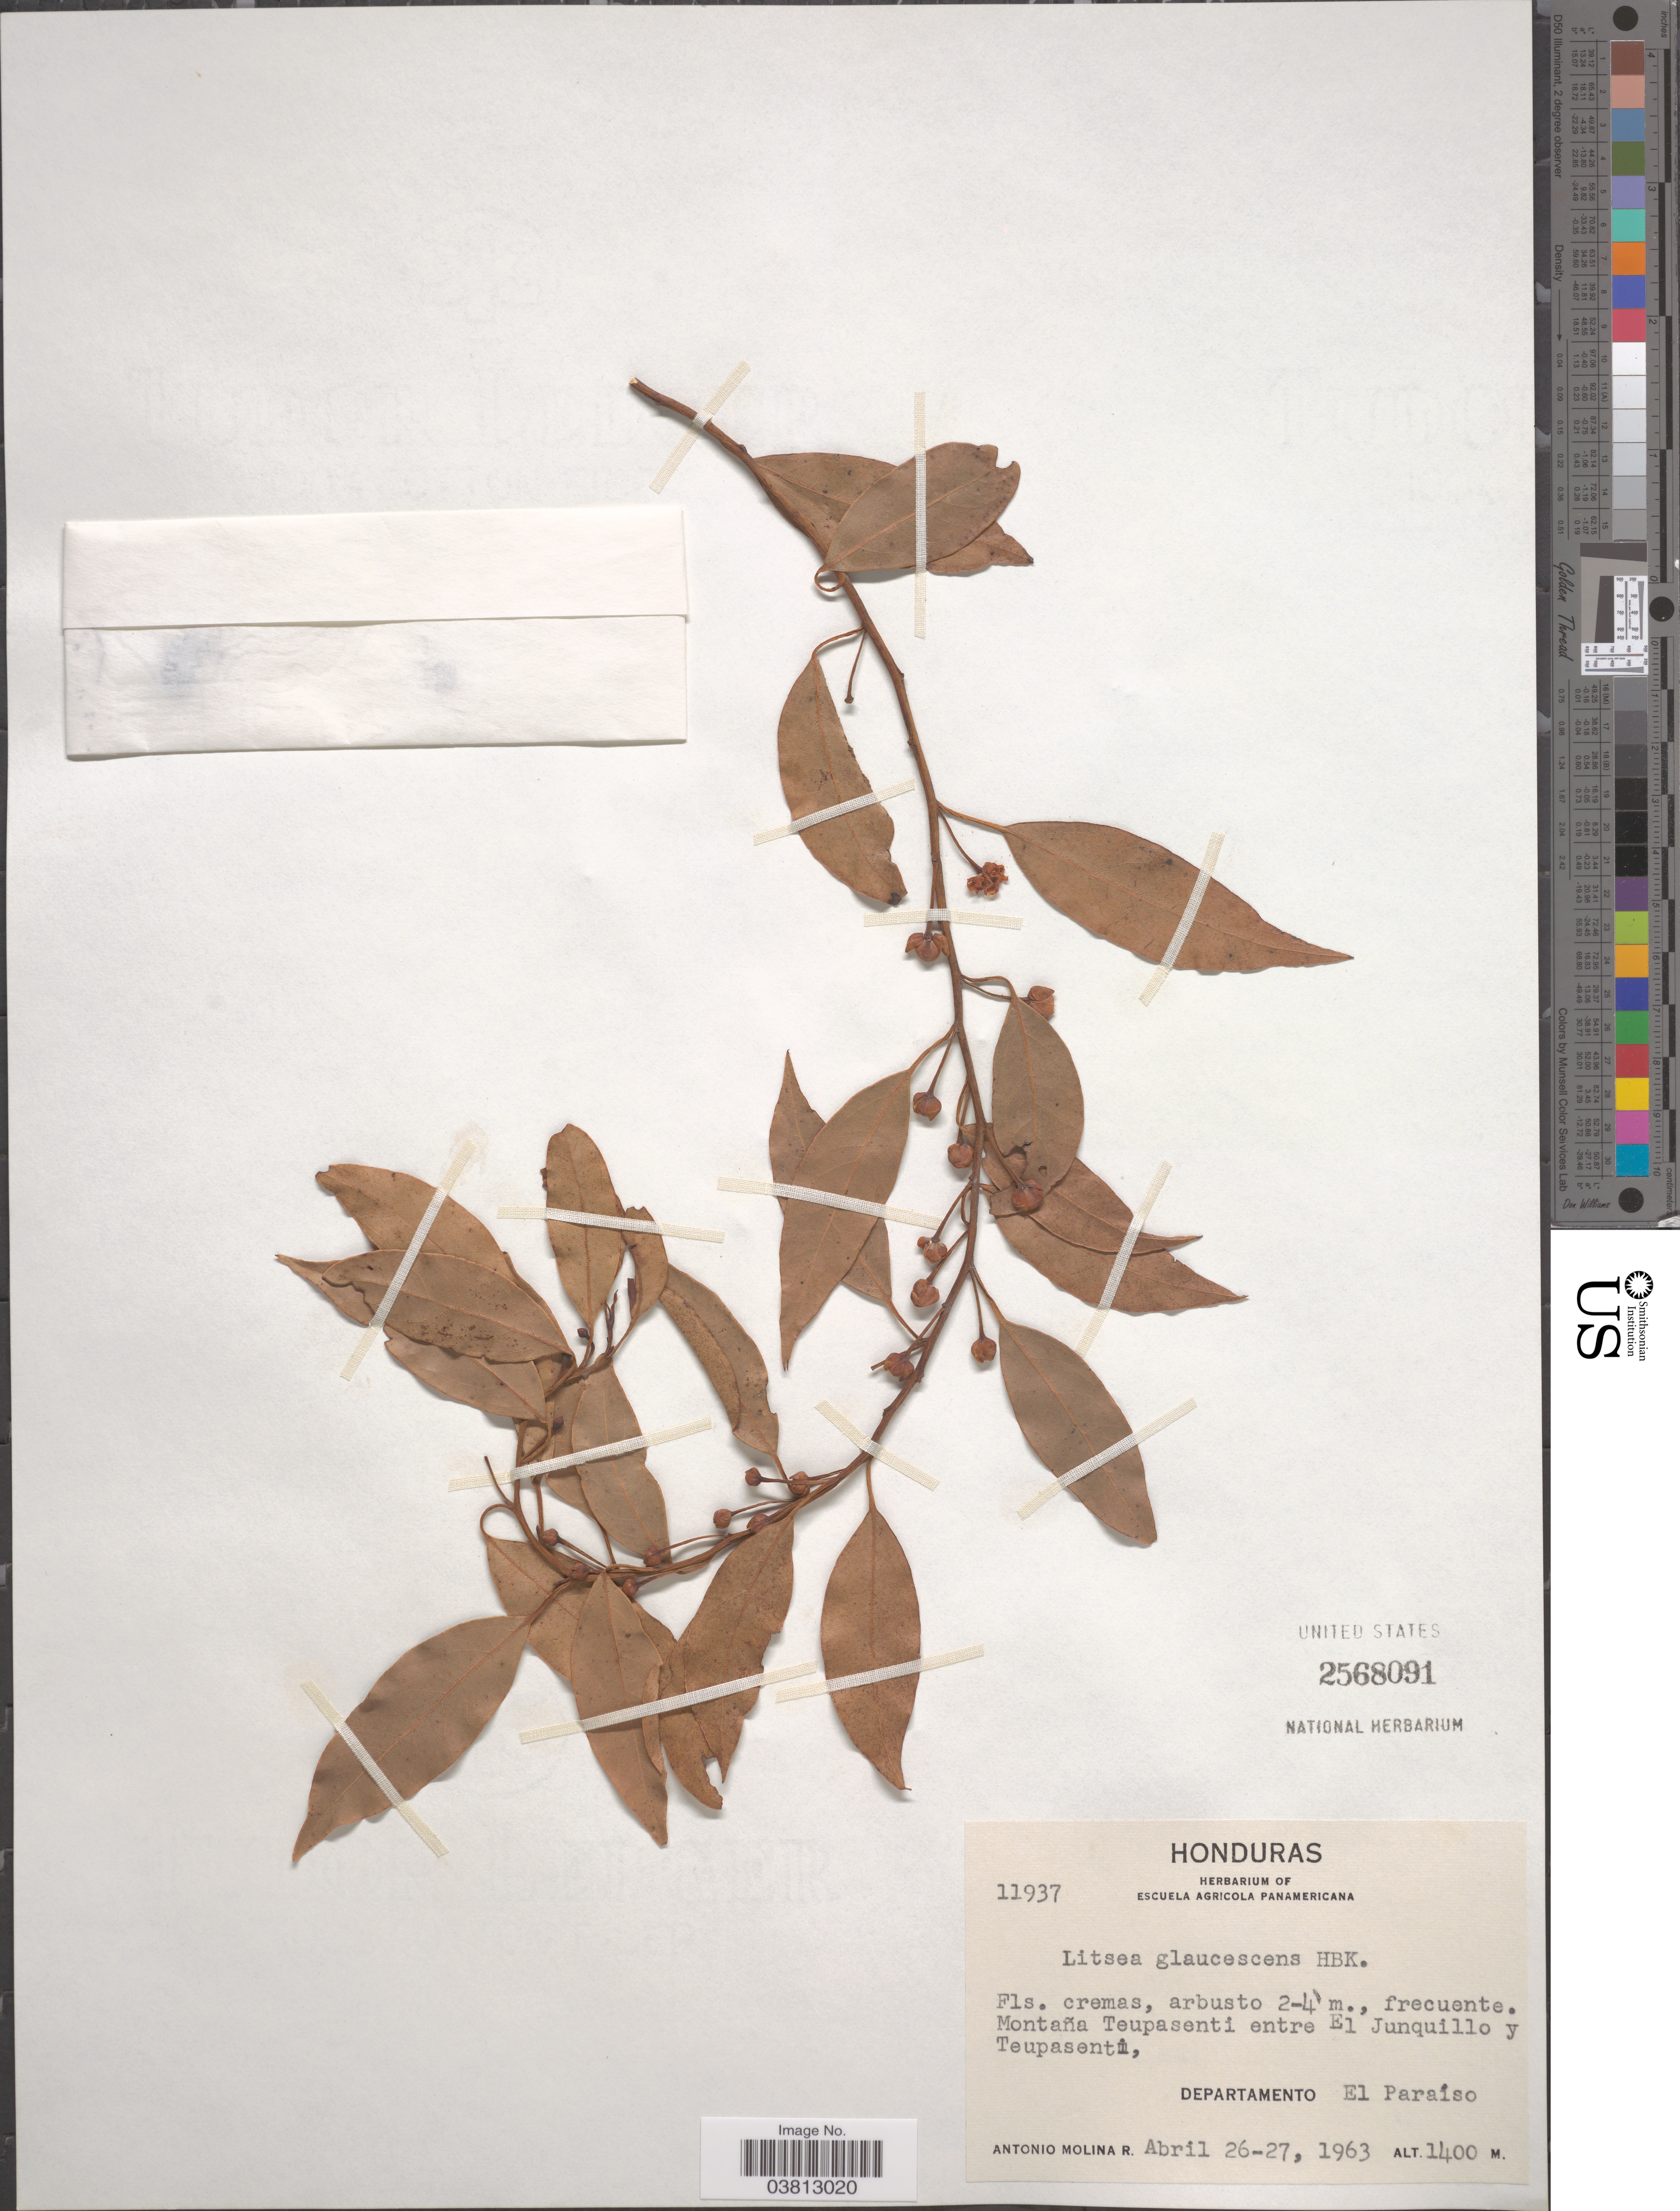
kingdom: Plantae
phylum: Tracheophyta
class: Magnoliopsida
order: Laurales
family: Lauraceae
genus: Litsea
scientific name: Litsea glaucescens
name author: Kunth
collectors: A. Molina R.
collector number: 11937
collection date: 1963-04-26/1963-04-27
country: Honduras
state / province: El Paraiso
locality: Montaña Teupasenti entre El Junquillo y Teupasenti. Departamento El Paraíso.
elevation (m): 1400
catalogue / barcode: US 2568091